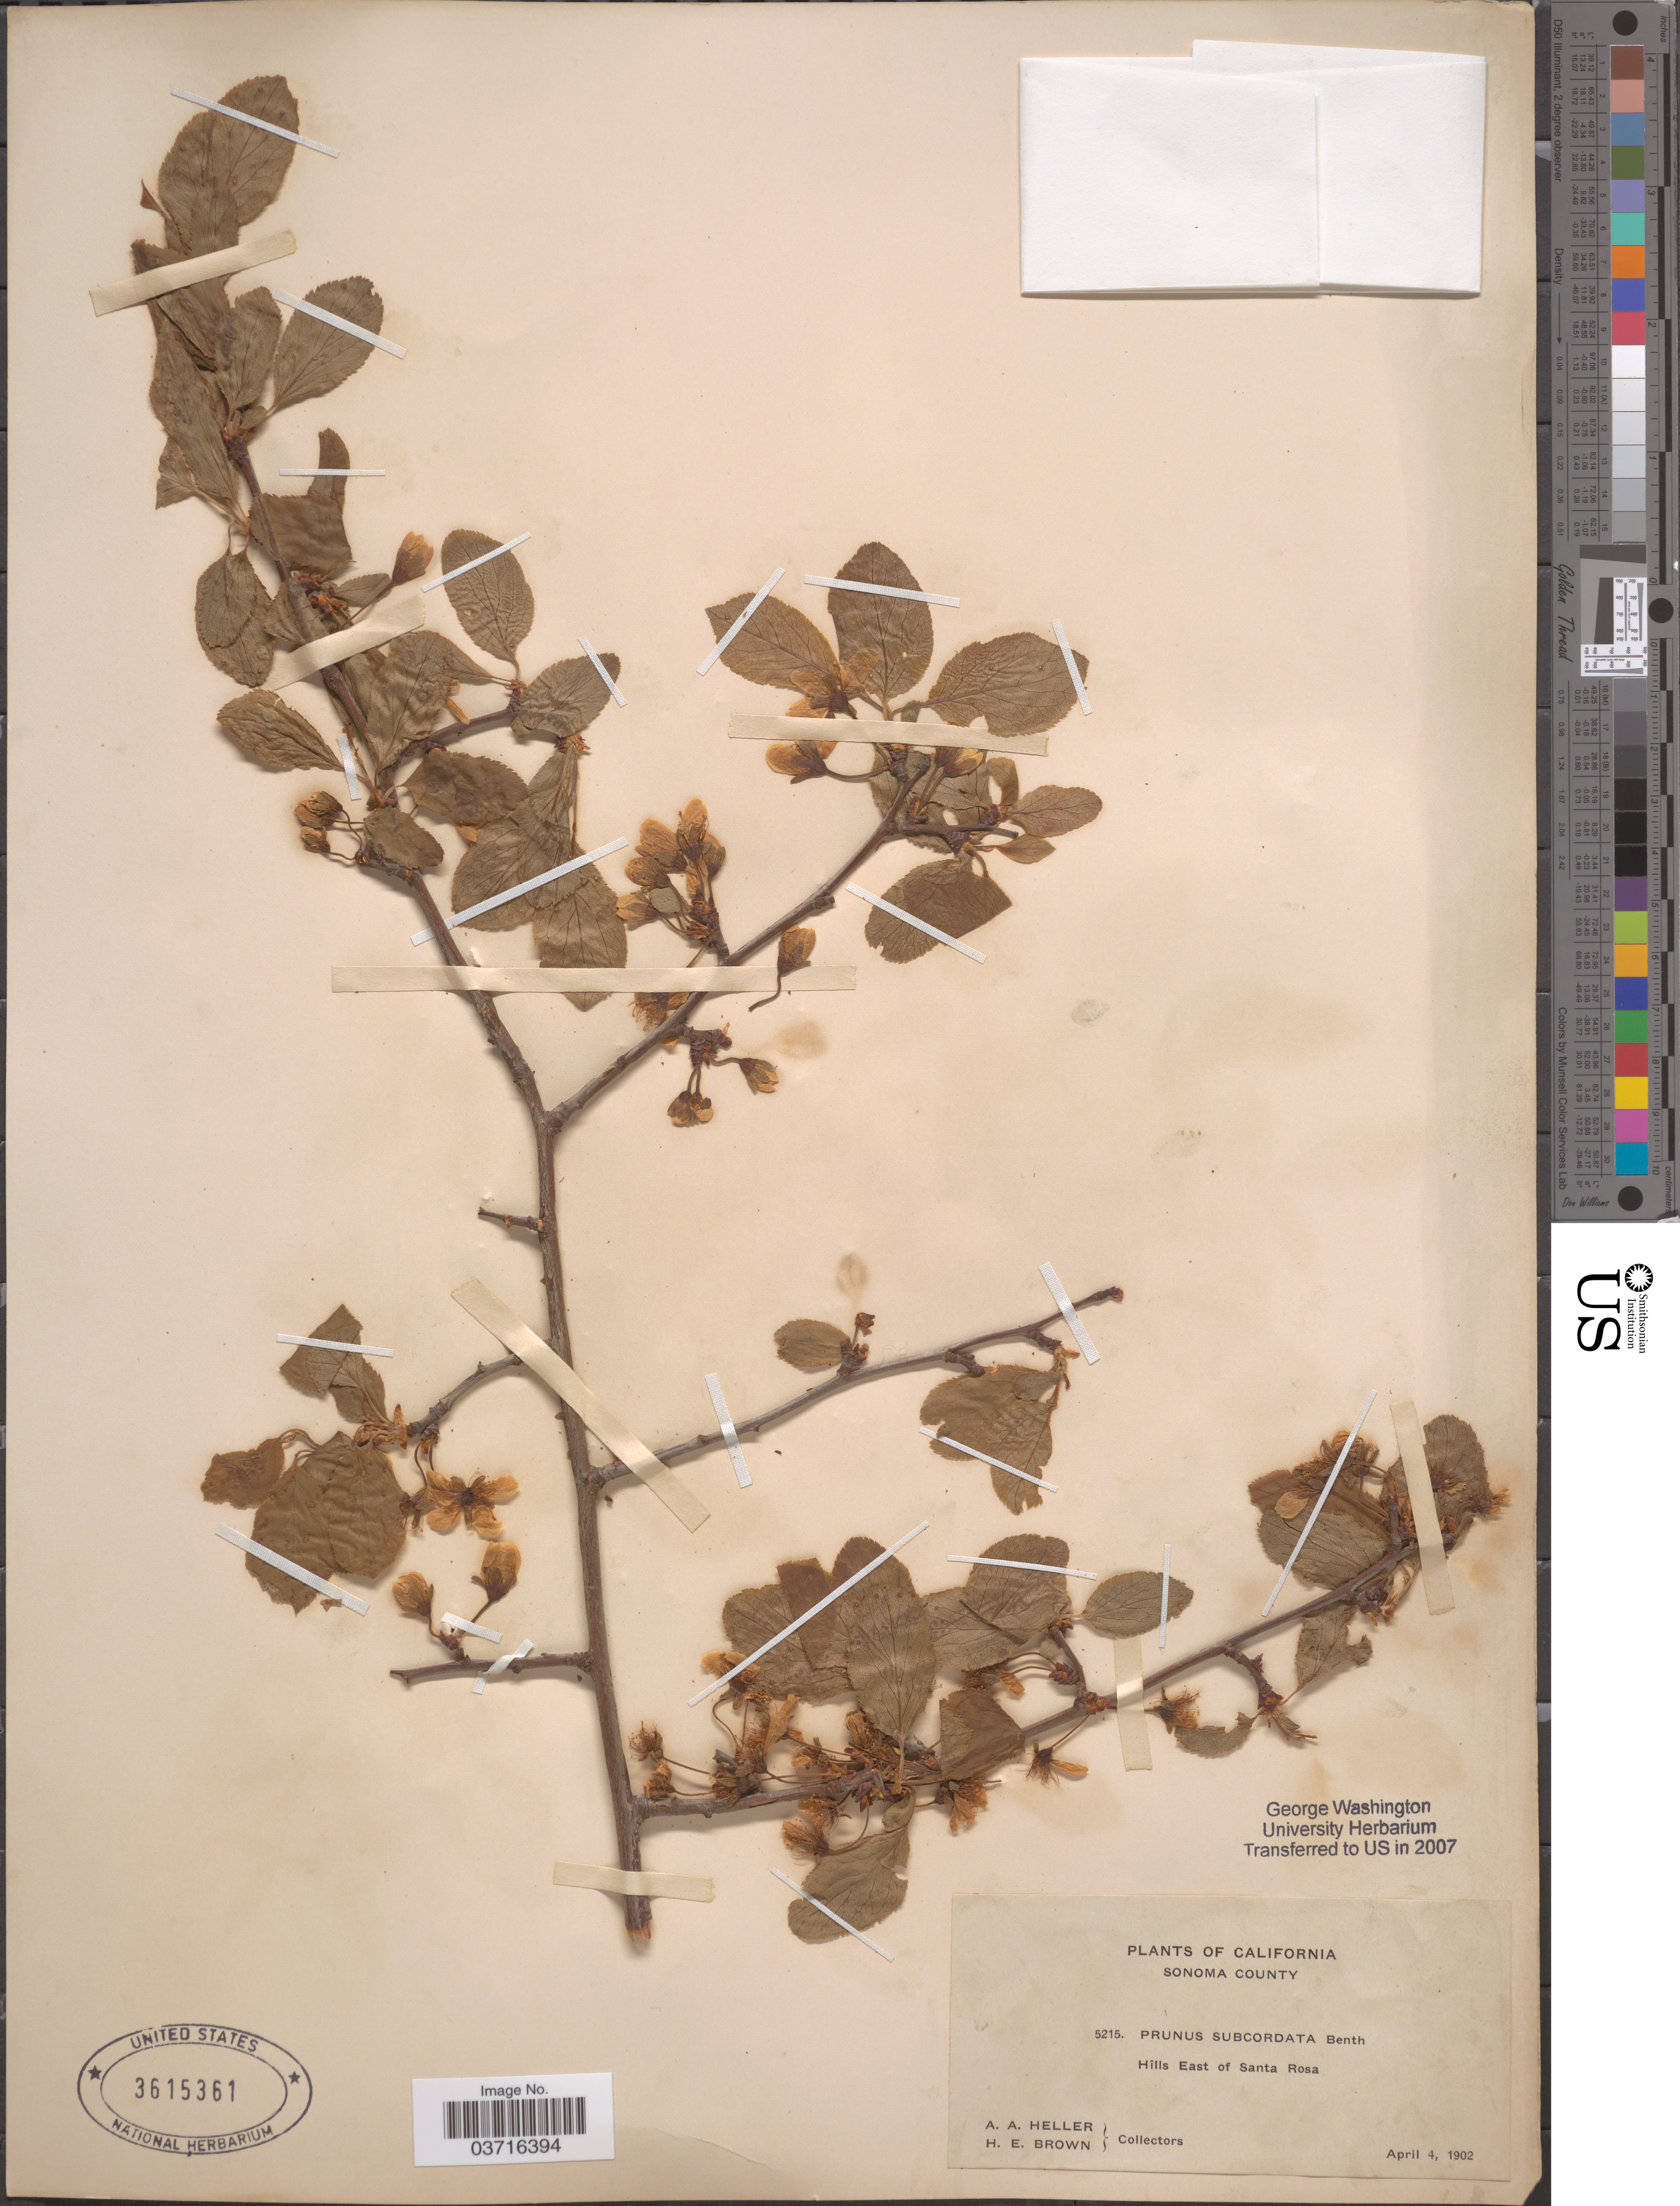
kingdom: Plantae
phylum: Tracheophyta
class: Magnoliopsida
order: Rosales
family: Rosaceae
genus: Prunus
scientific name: Prunus subcordata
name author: Benth.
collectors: A. A. Heller & H. E. Brown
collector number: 5215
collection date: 1902-04-04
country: United States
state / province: California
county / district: Sonoma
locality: Sonoma County. Hills East of Santa Rosa.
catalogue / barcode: US 3615361